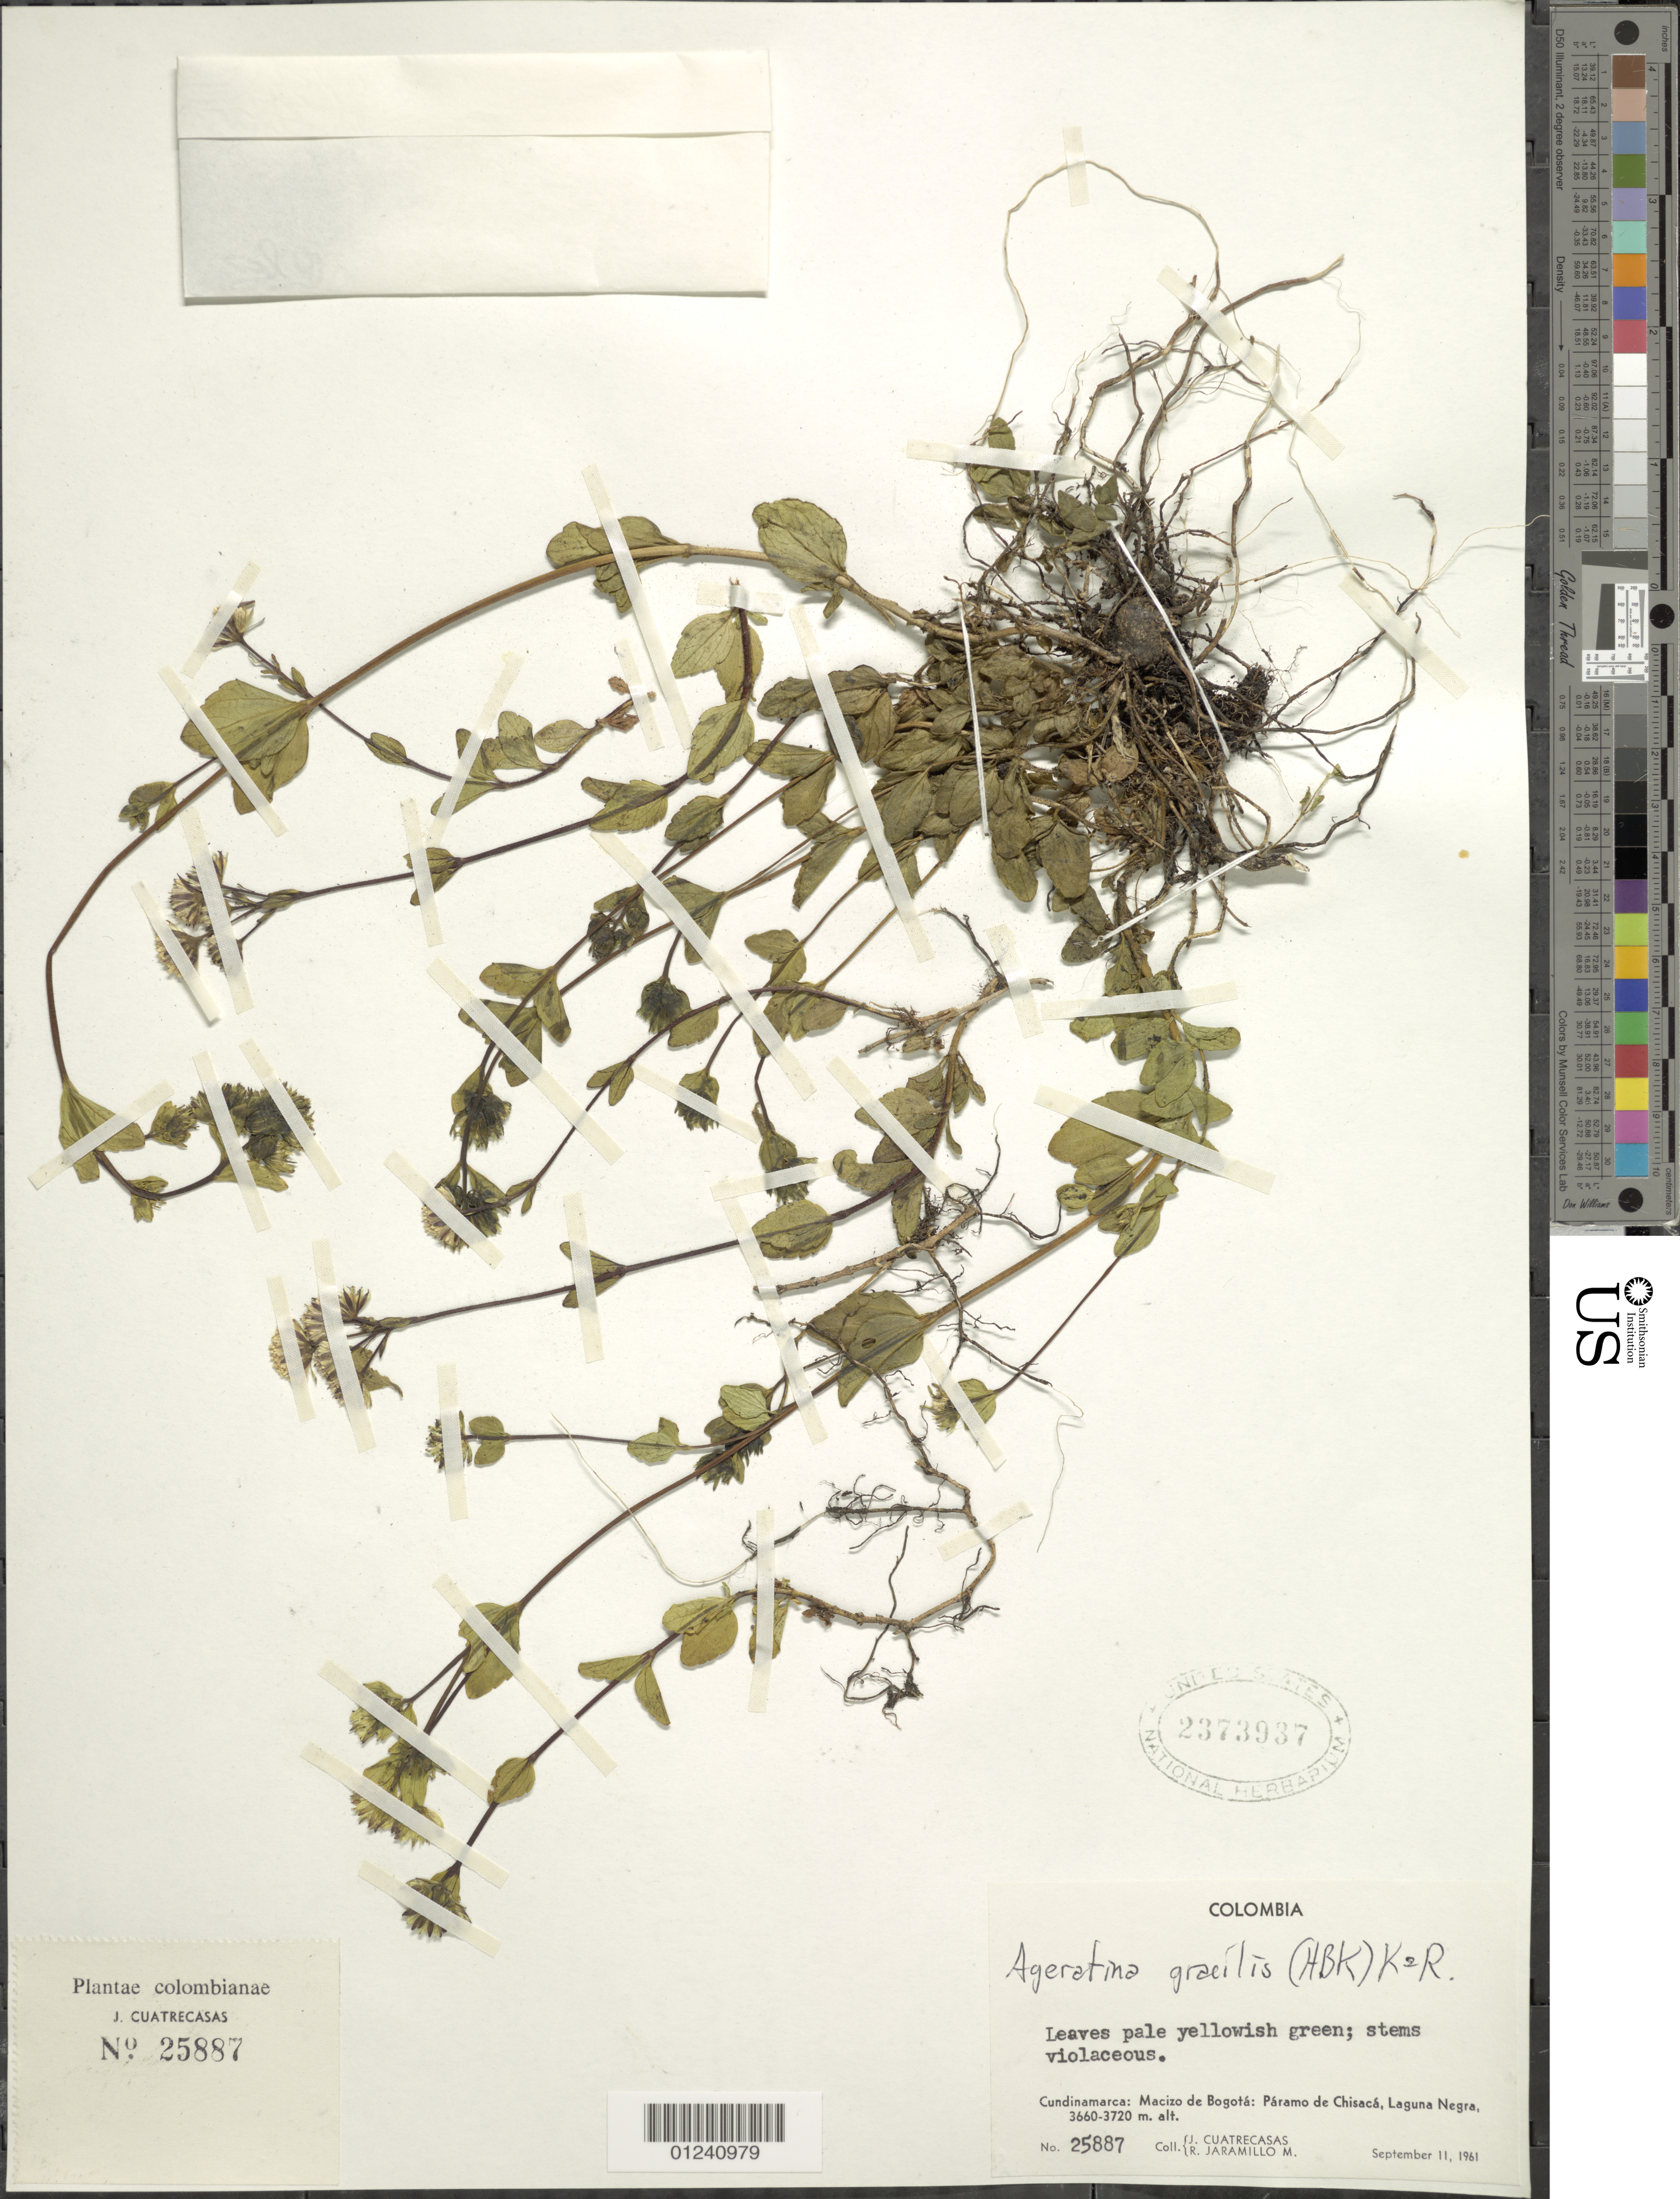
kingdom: Plantae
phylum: Tracheophyta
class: Magnoliopsida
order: Asterales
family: Asteraceae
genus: Ageratina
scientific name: Ageratina gracilis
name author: (Kunth) R.M. King & H. Rob.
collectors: J. Cuatrecasas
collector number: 25887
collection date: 1961-09-11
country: Colombia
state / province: Cundinamarca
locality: Macizo de Bogota, Paramo de Chisaca, Laguna Negra.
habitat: paramo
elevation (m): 3660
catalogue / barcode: US 2373937